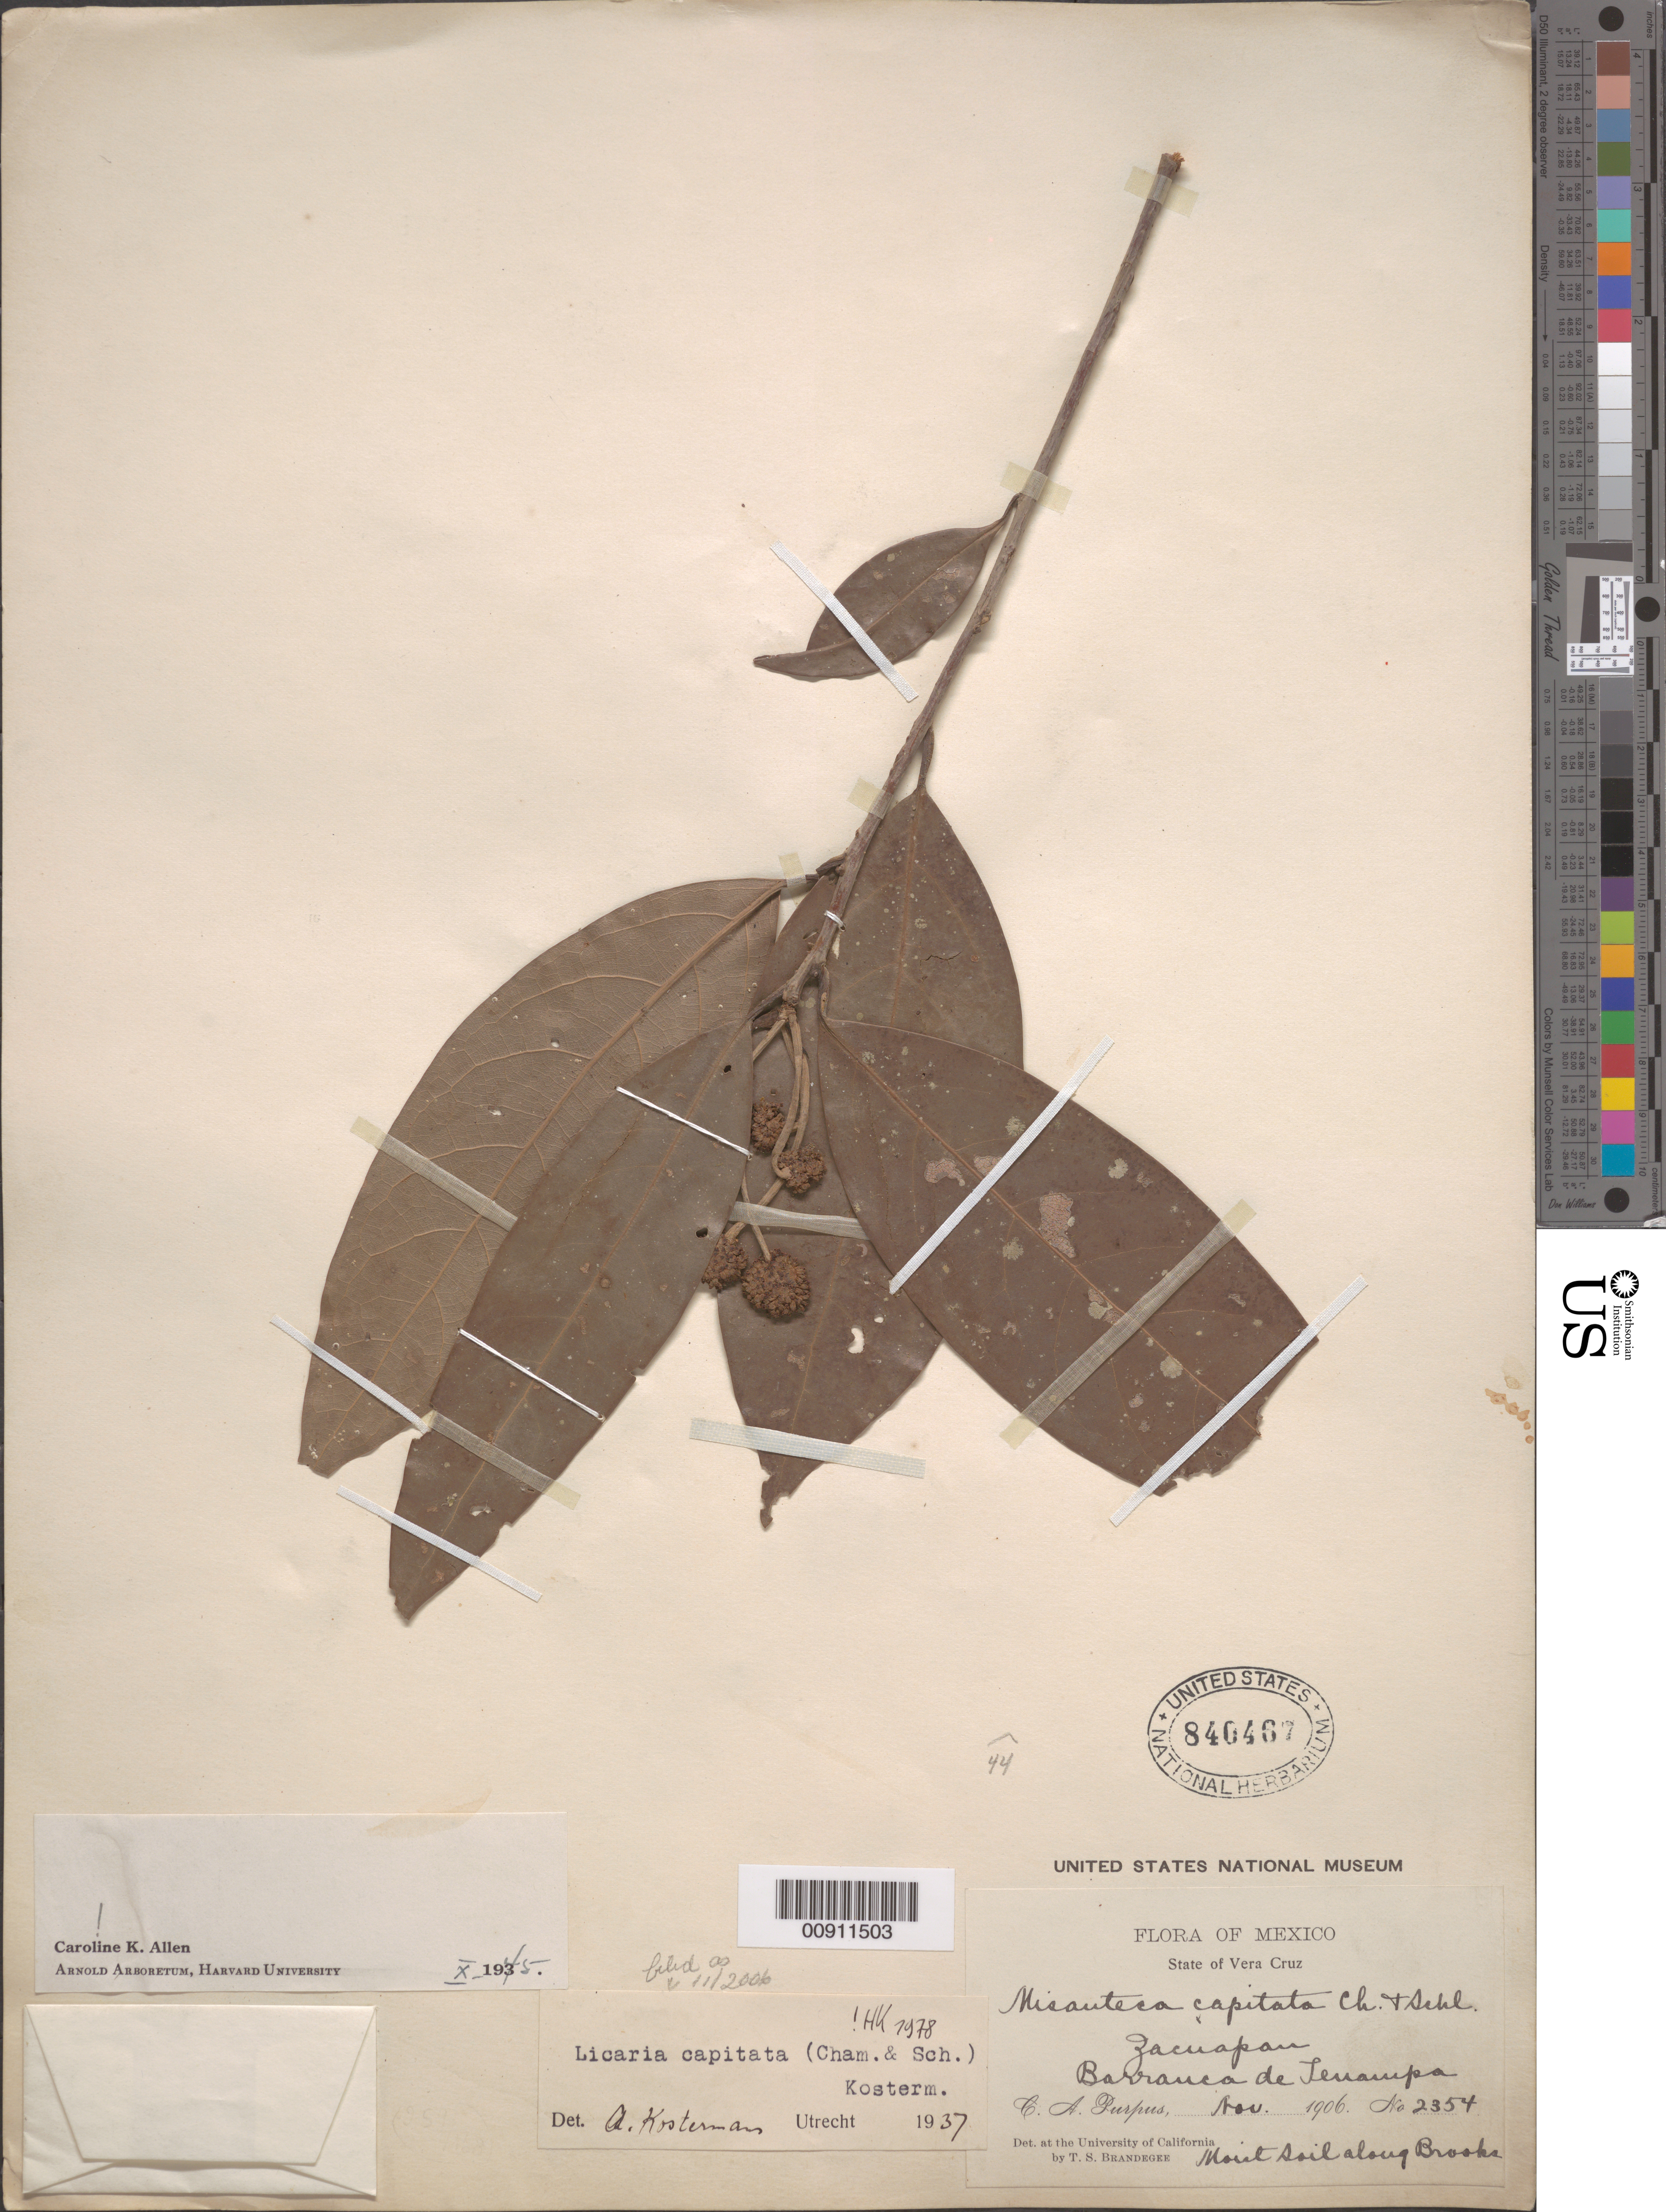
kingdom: Plantae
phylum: Tracheophyta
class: Magnoliopsida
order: Laurales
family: Lauraceae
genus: Licaria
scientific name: Licaria capitata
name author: (Schltdl. & Cham.) Kosterm.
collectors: C. A. Purpus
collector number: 2354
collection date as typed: Nov 1906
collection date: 1906-11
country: Mexico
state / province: Veracruz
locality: Zacuapan. Barranca de Tenampa.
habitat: Moist soil along brooks.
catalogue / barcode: US 840467